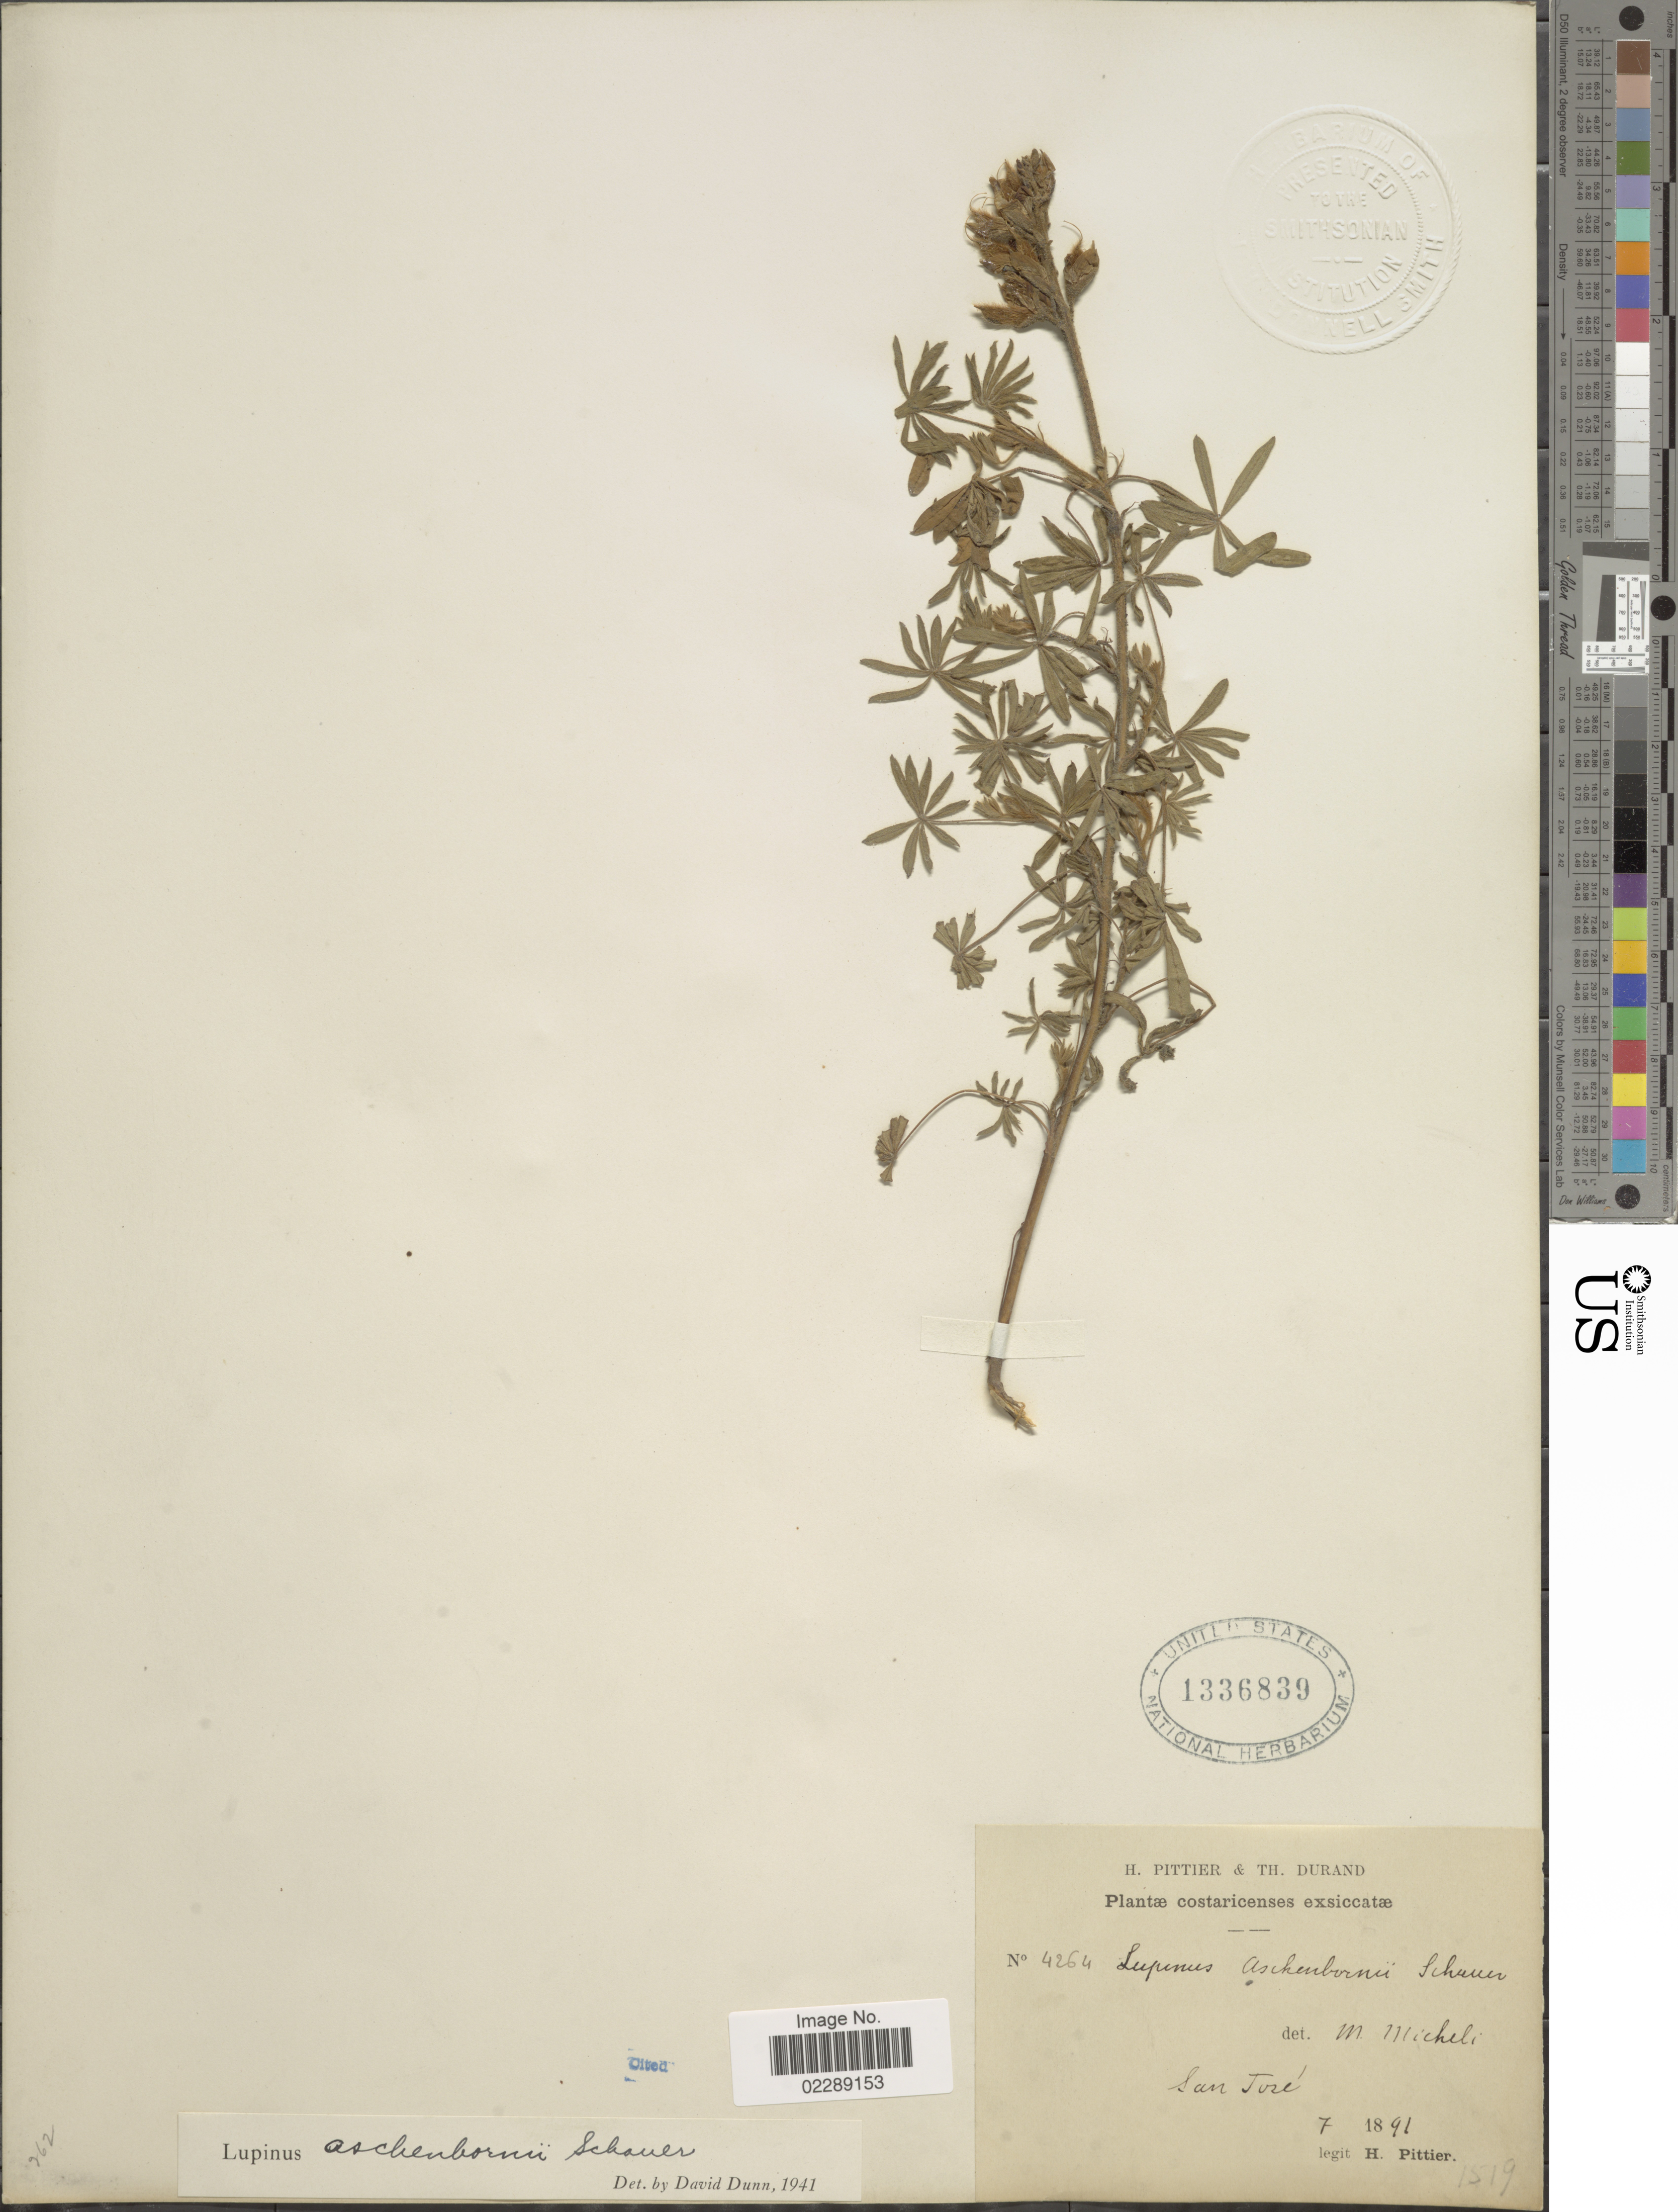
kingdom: Plantae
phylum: Tracheophyta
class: Magnoliopsida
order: Fabales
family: Fabaceae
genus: Lupinus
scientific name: Lupinus aschenbornii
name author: S. Schauer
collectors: H. F. Pittier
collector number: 4264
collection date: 1891-07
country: Costa Rica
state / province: San José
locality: San Jose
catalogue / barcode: US 1336839